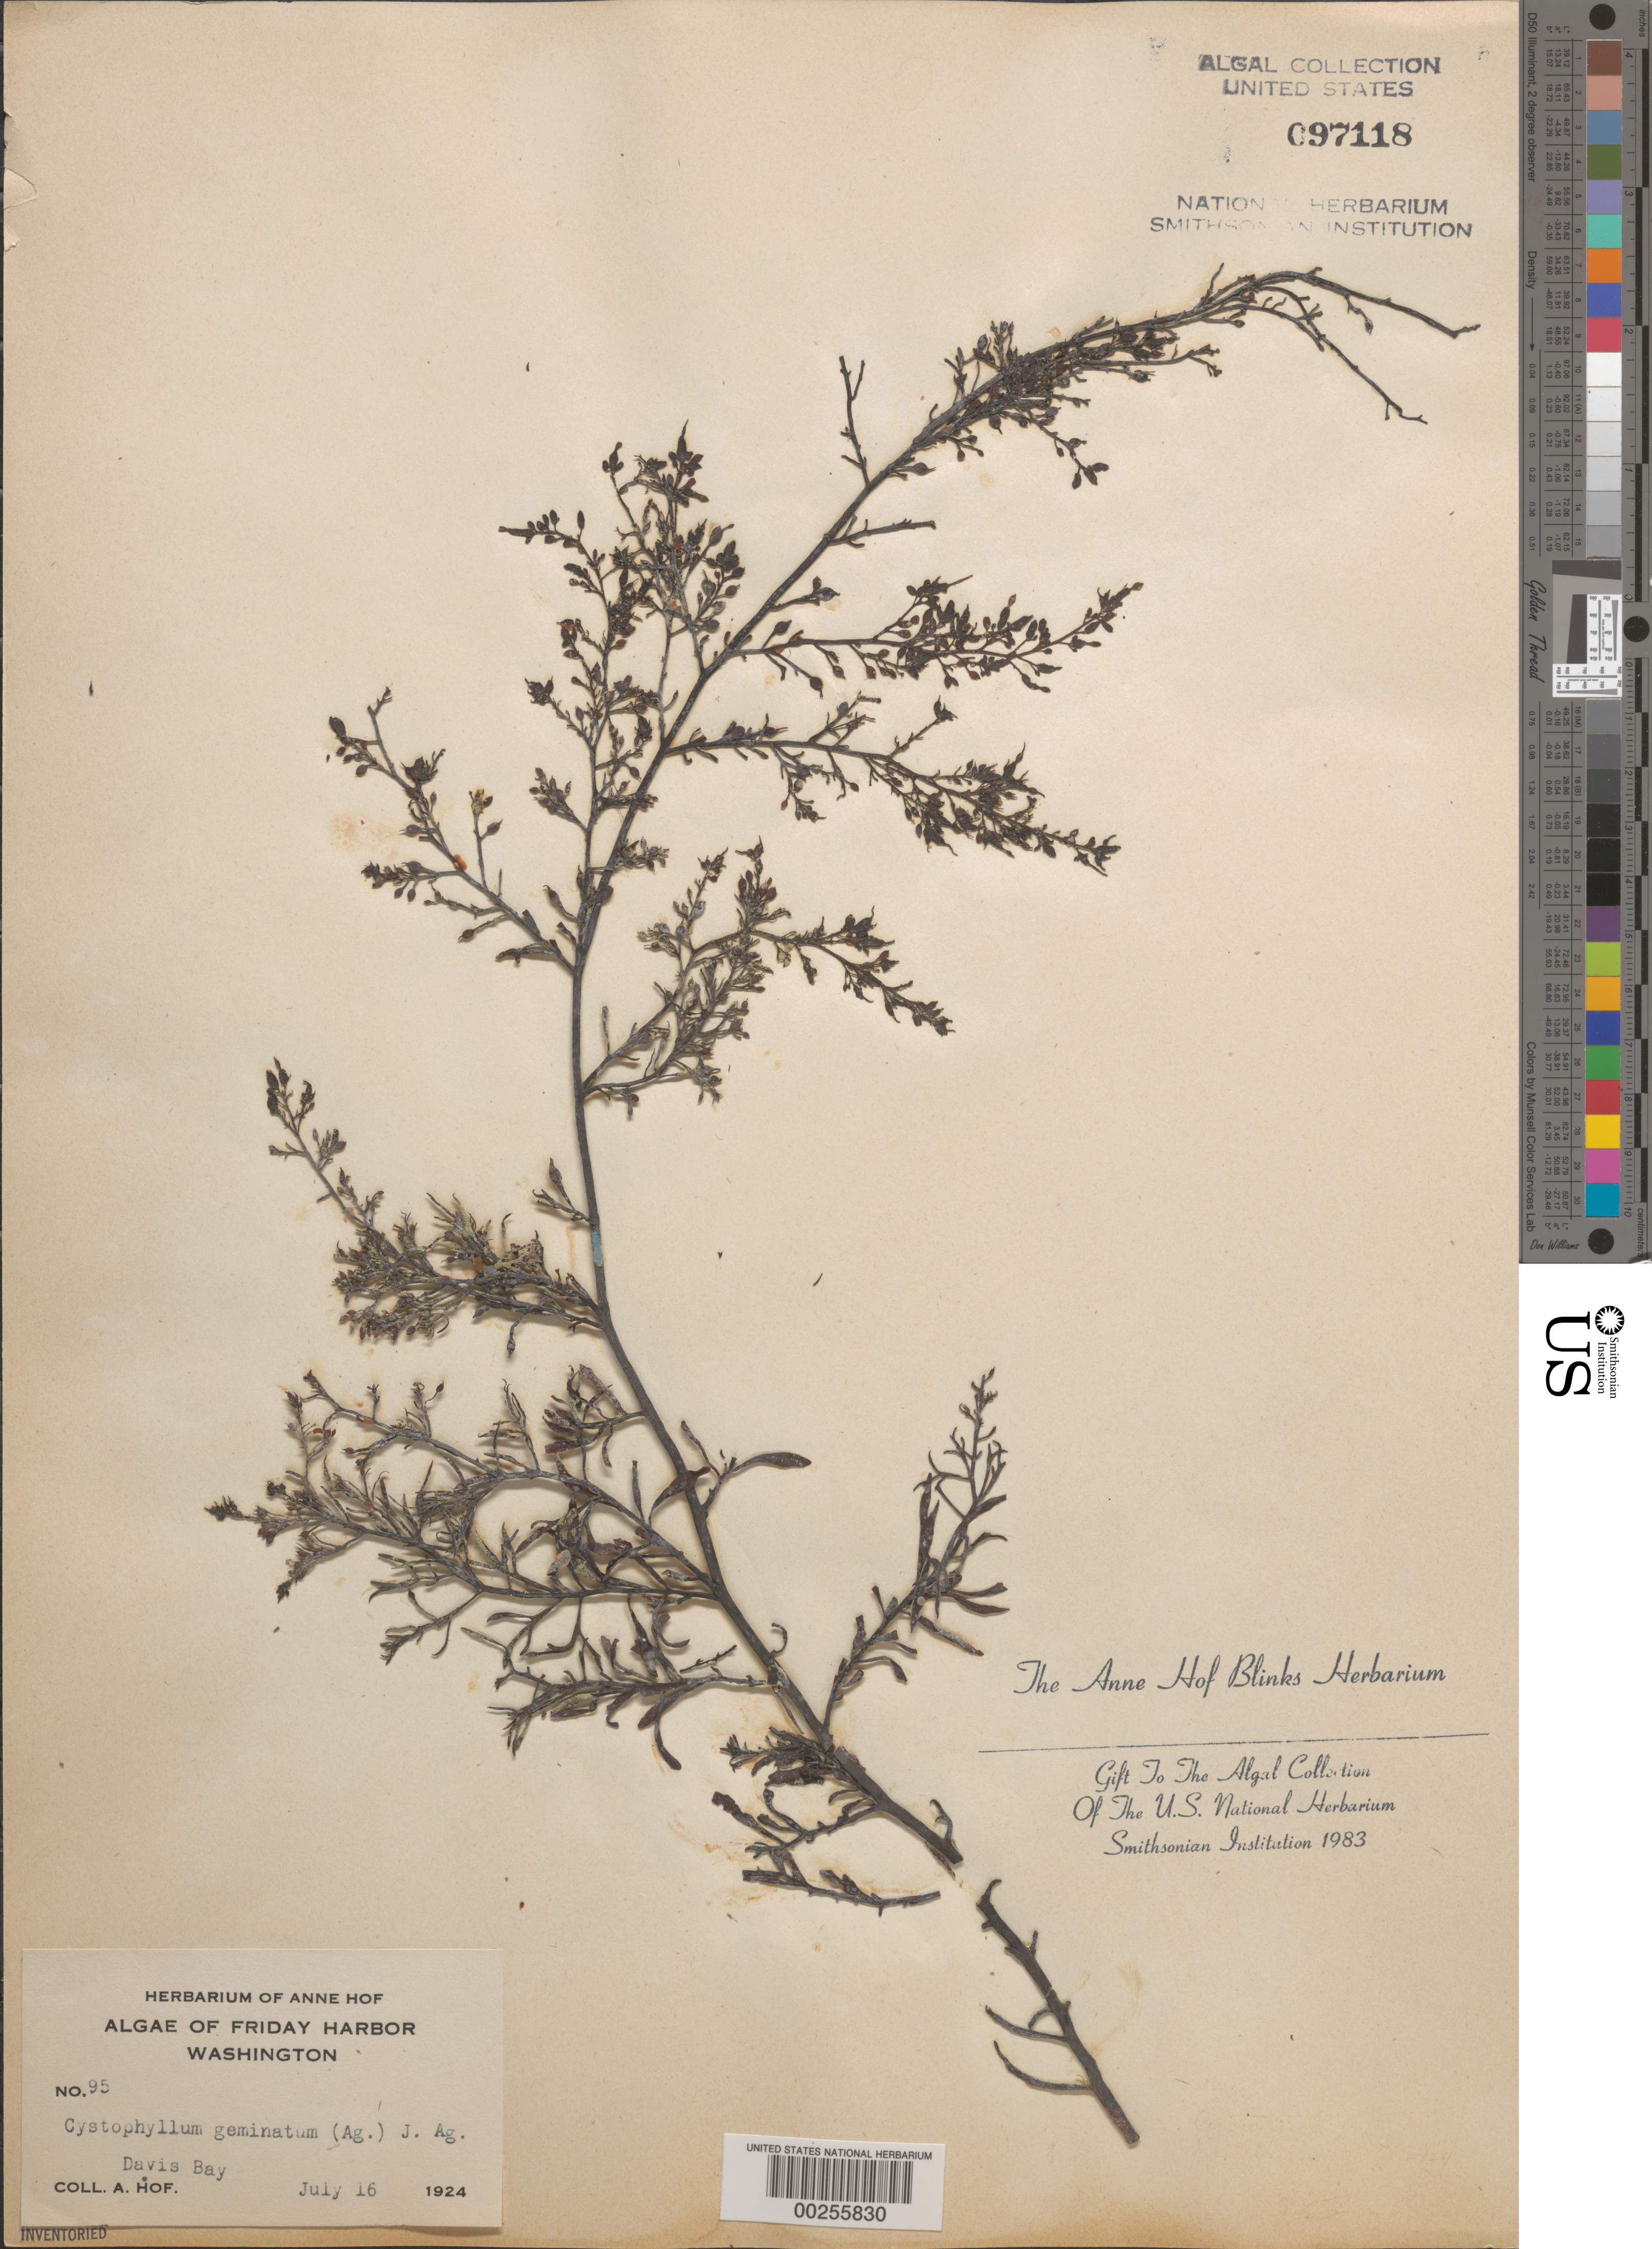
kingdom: Chromista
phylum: Ochrophyta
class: Phaeophyceae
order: Fucales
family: Sargassaceae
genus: Stephanocystis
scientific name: Stephanocystis geminata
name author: (C. Agardh) Draisma et al.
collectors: A. Blinks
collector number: AHB 95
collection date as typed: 16 Jul 1924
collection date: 1924-07-16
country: United States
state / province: Washington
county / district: San Juan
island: San Juan Island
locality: Davis Bay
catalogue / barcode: US 97118